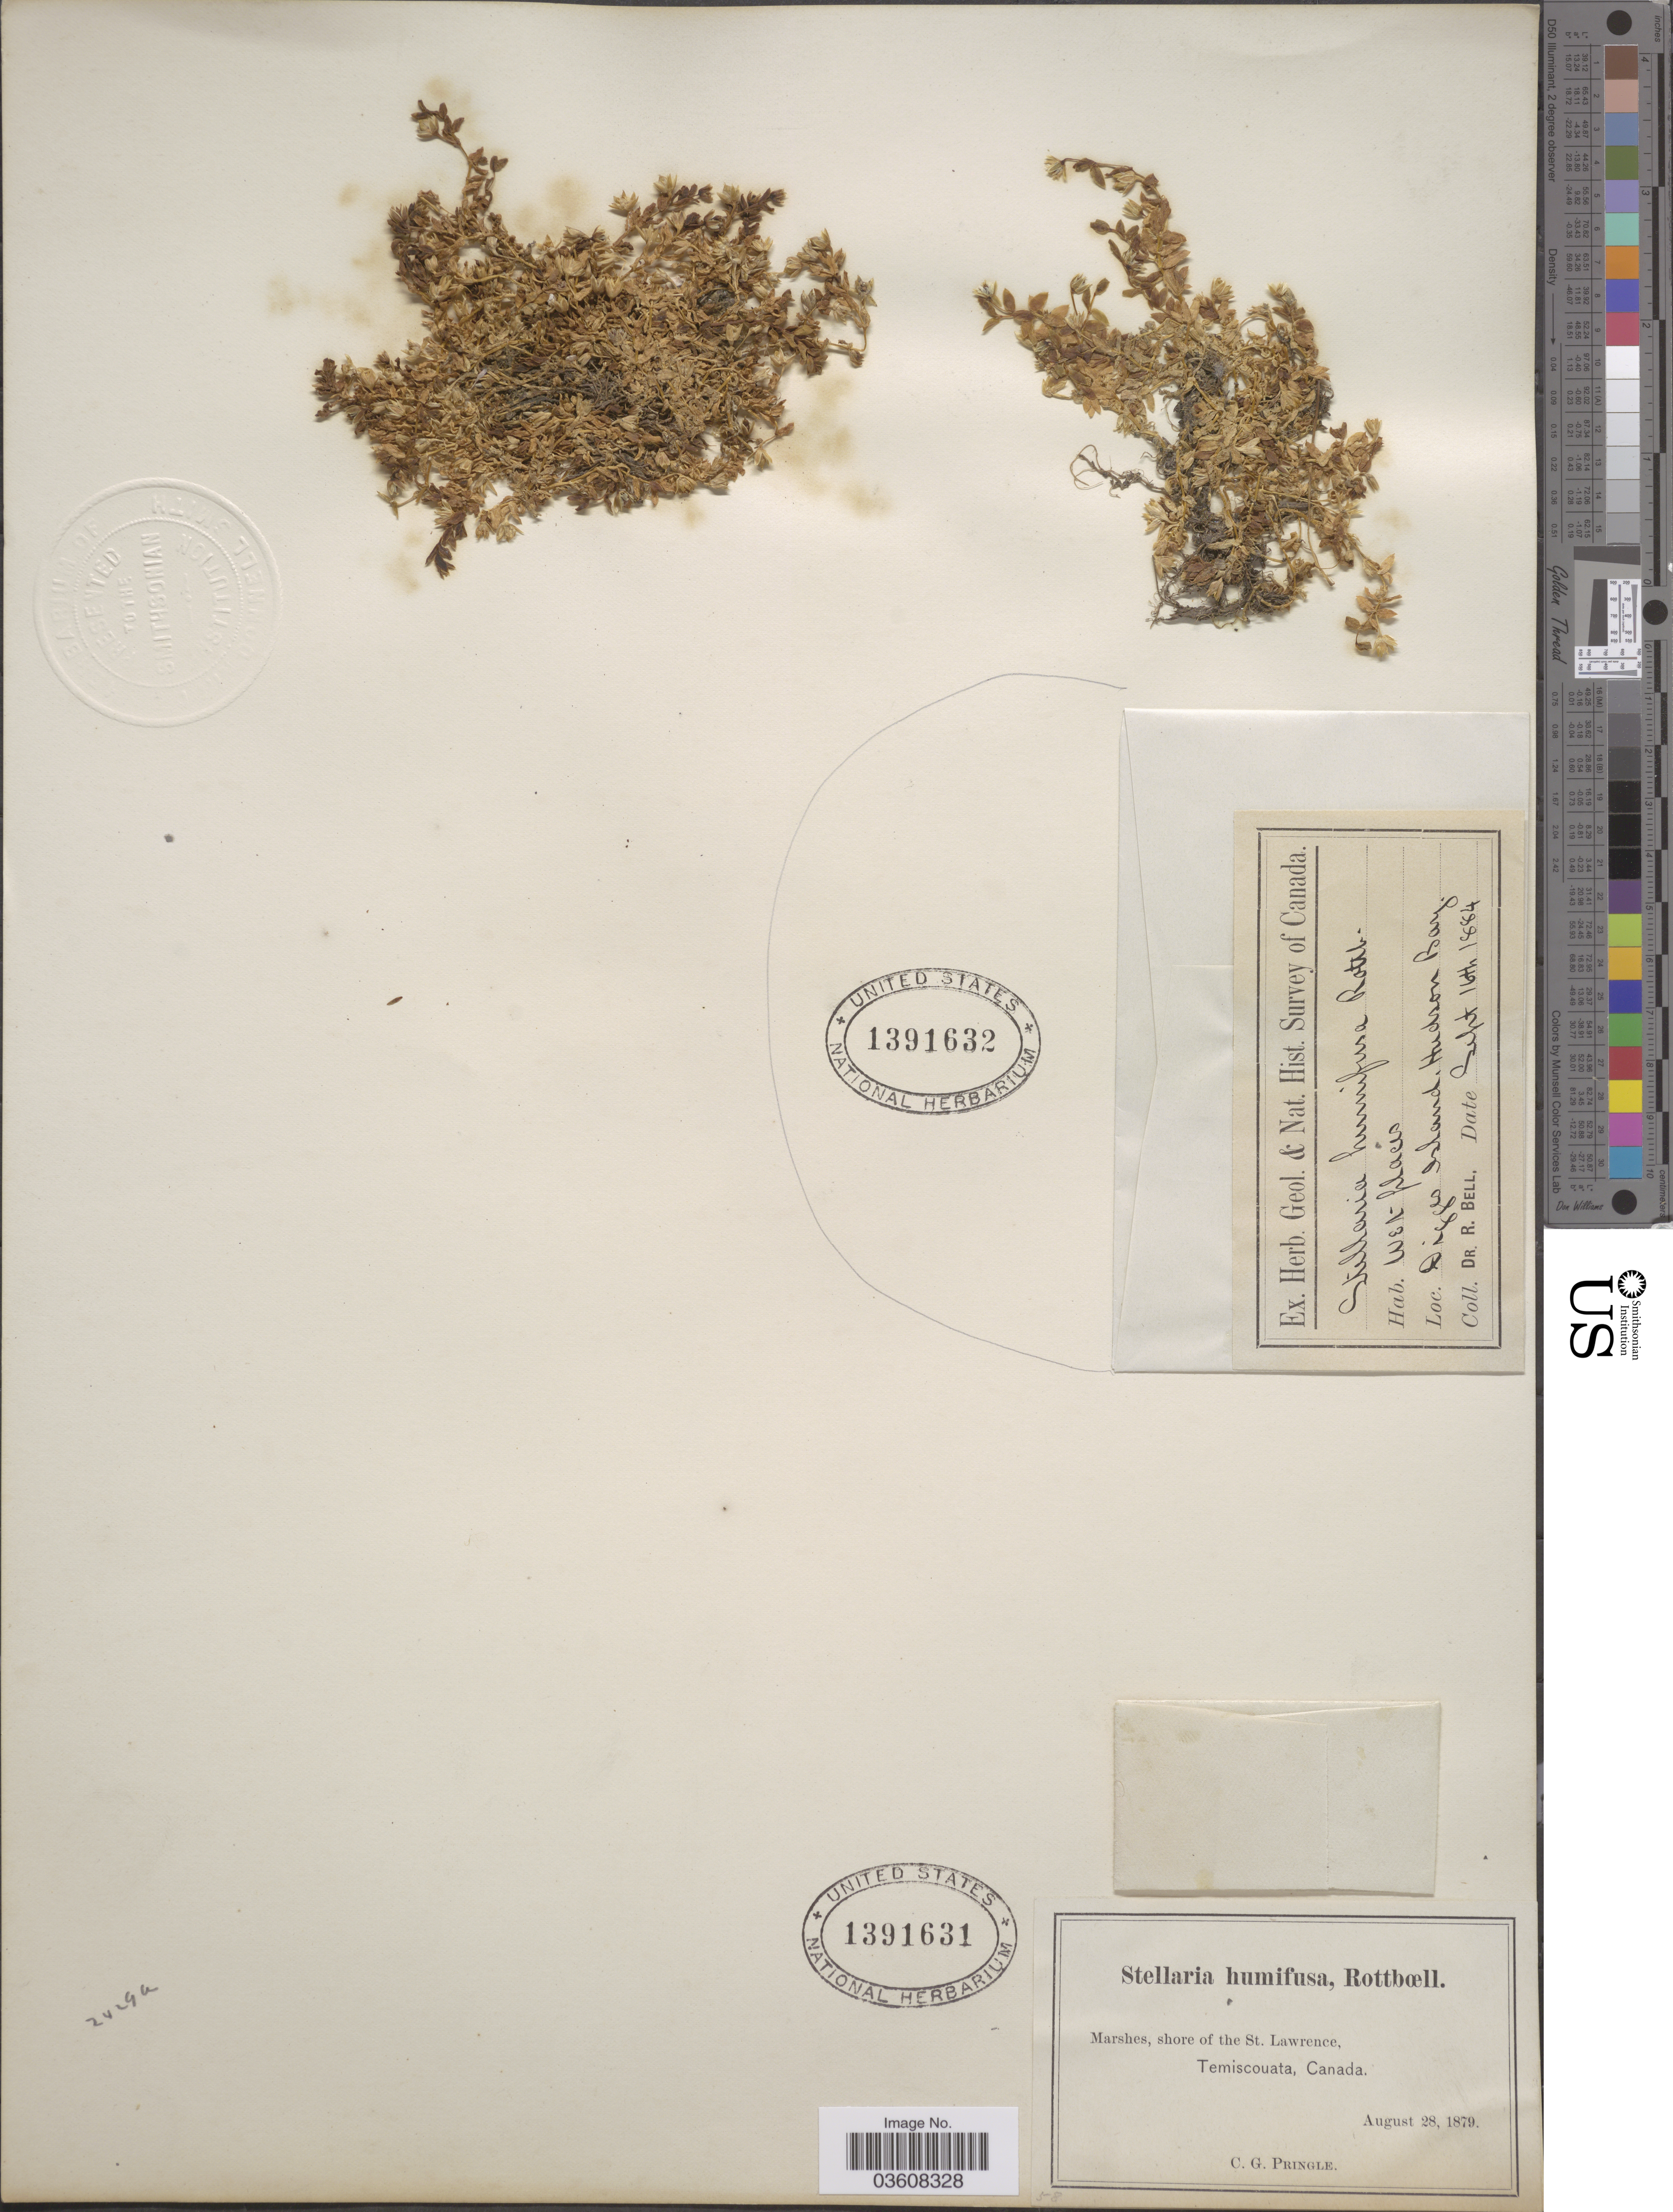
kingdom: Plantae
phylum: Tracheophyta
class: Magnoliopsida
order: Caryophyllales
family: Caryophyllaceae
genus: Stellaria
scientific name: Stellaria humifusa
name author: Rottb.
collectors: C. R. Bell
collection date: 1884-09-16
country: Canada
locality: Diggs Island, Hudson Bay.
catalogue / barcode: US 1391632